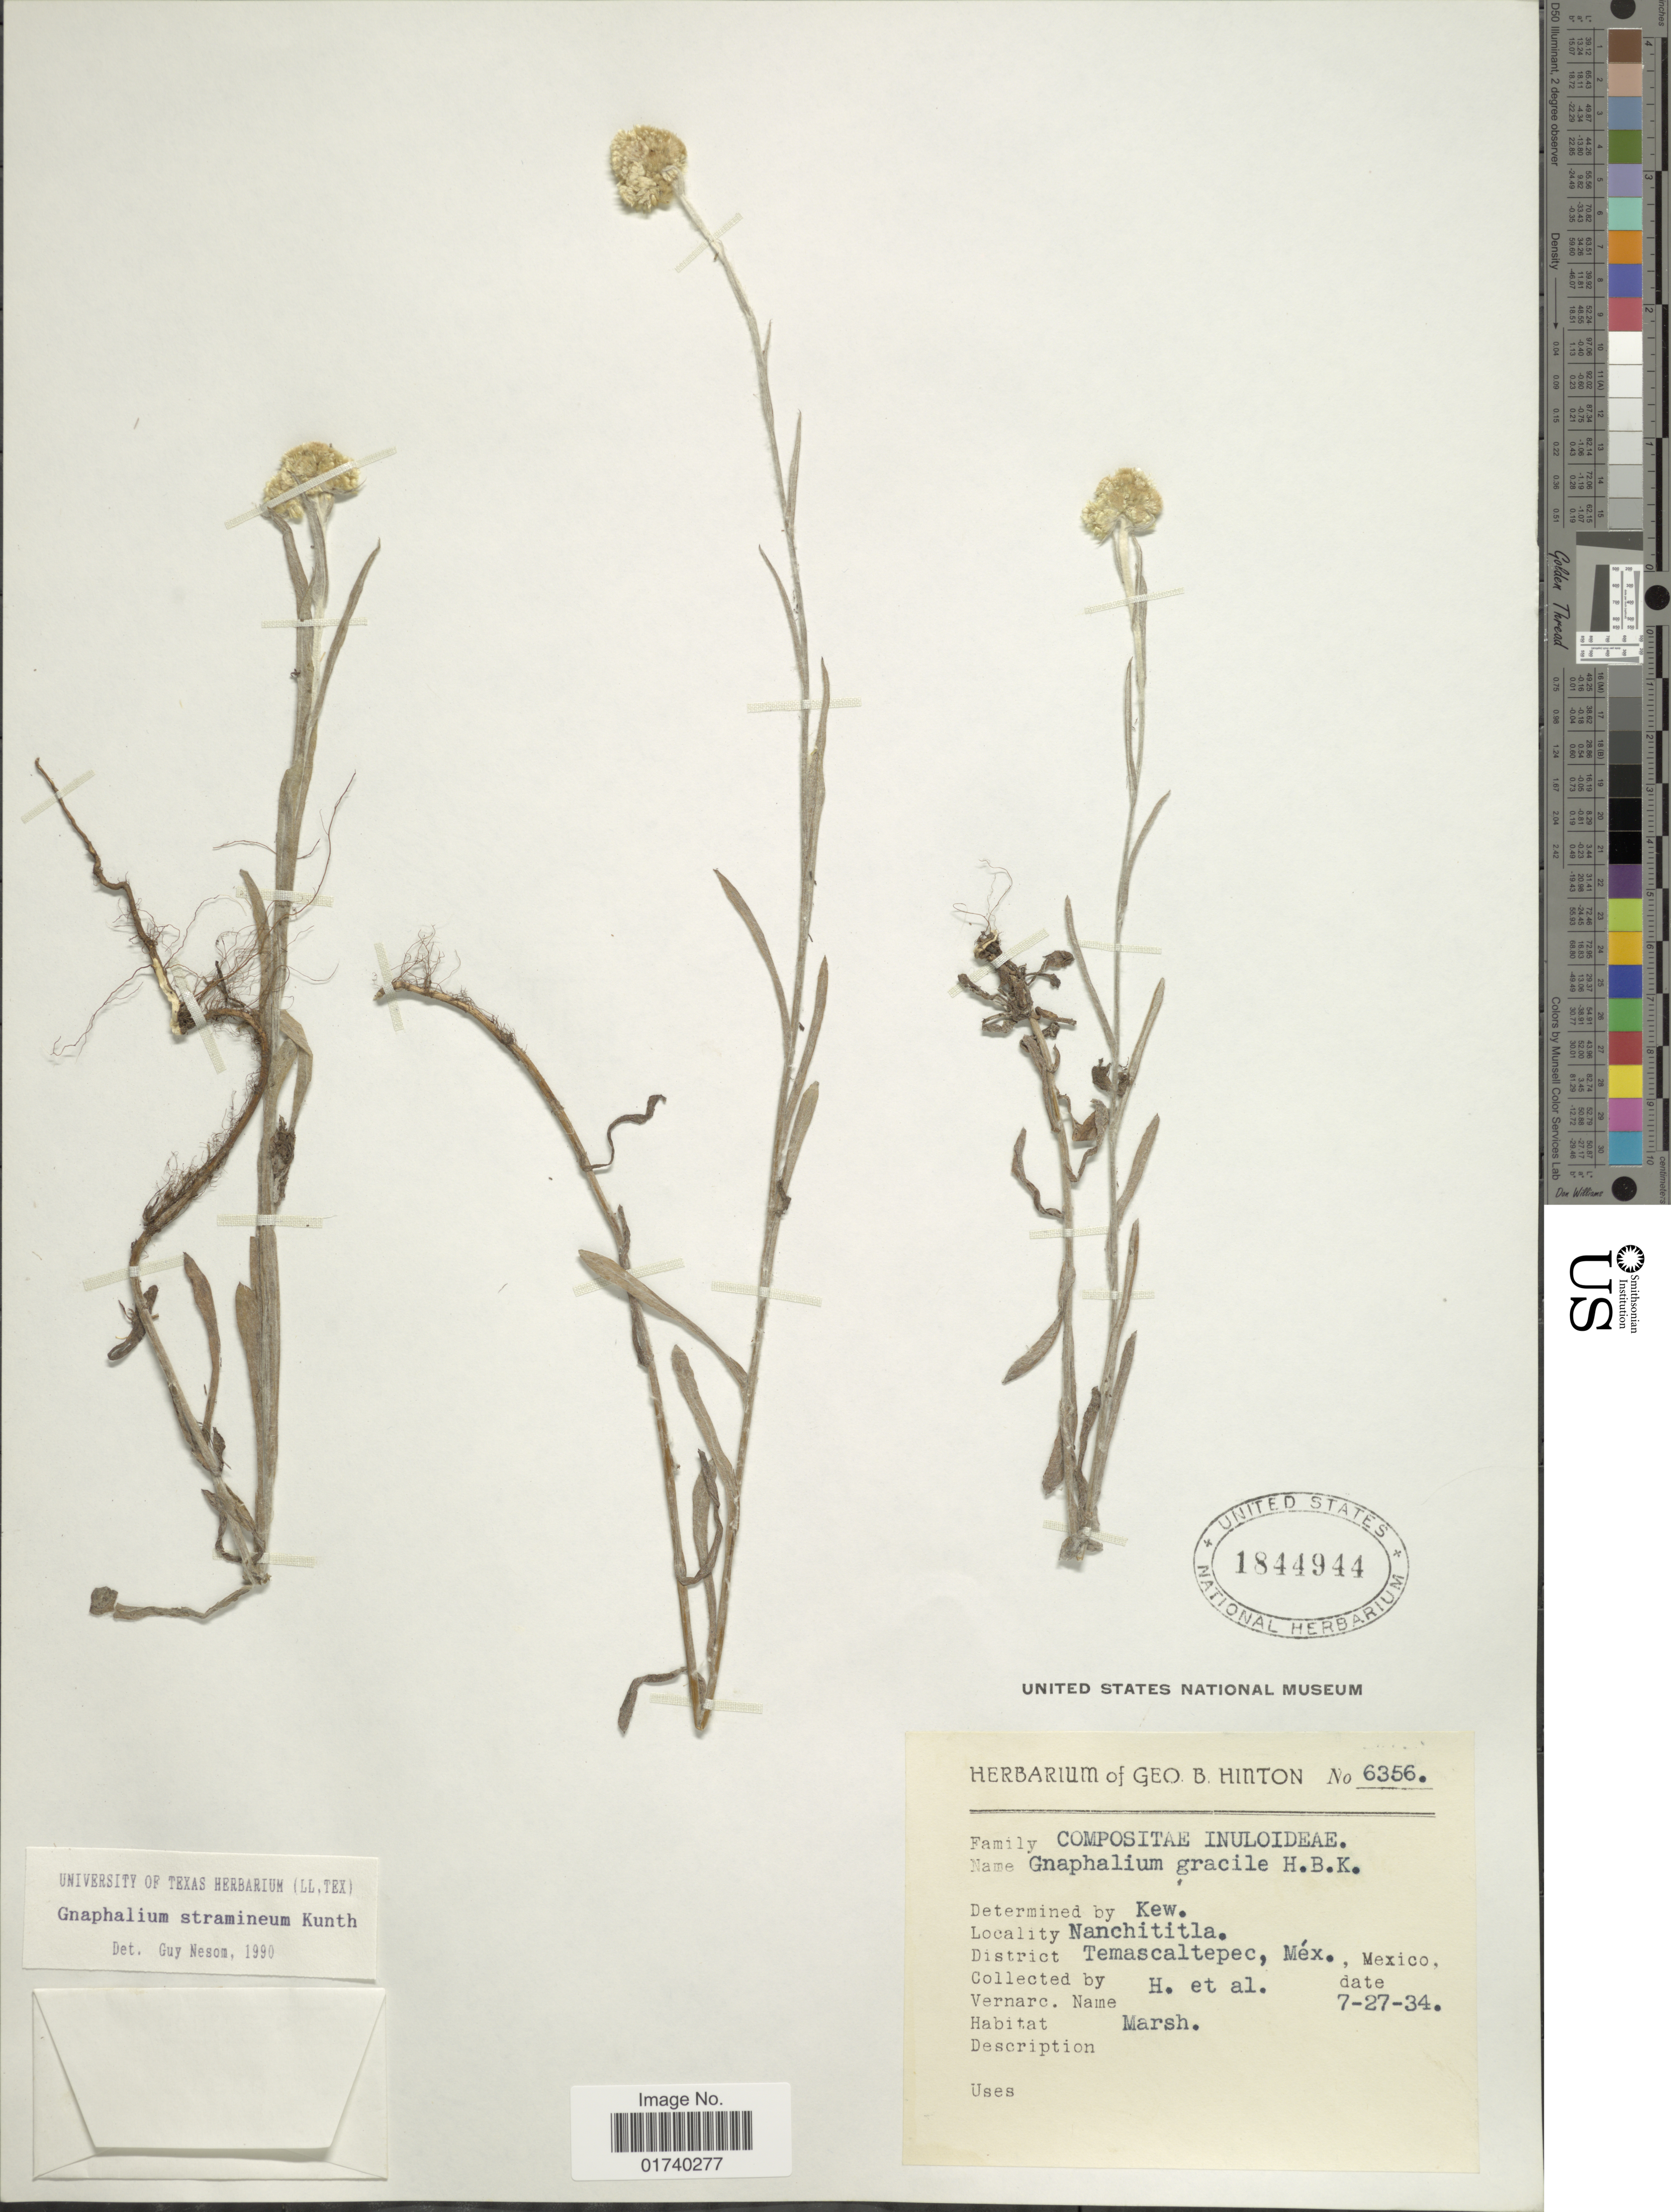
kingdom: Plantae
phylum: Tracheophyta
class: Magnoliopsida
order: Asterales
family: Asteraceae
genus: Pseudognaphalium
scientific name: Pseudognaphalium stramineum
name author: (Kunth) Anderb.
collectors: G. B. Hinton & et al.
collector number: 6356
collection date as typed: Transcribed d/m/y: 27/7/34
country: Mexico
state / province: México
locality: Temascaltepec, Mex.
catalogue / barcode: US 1844944